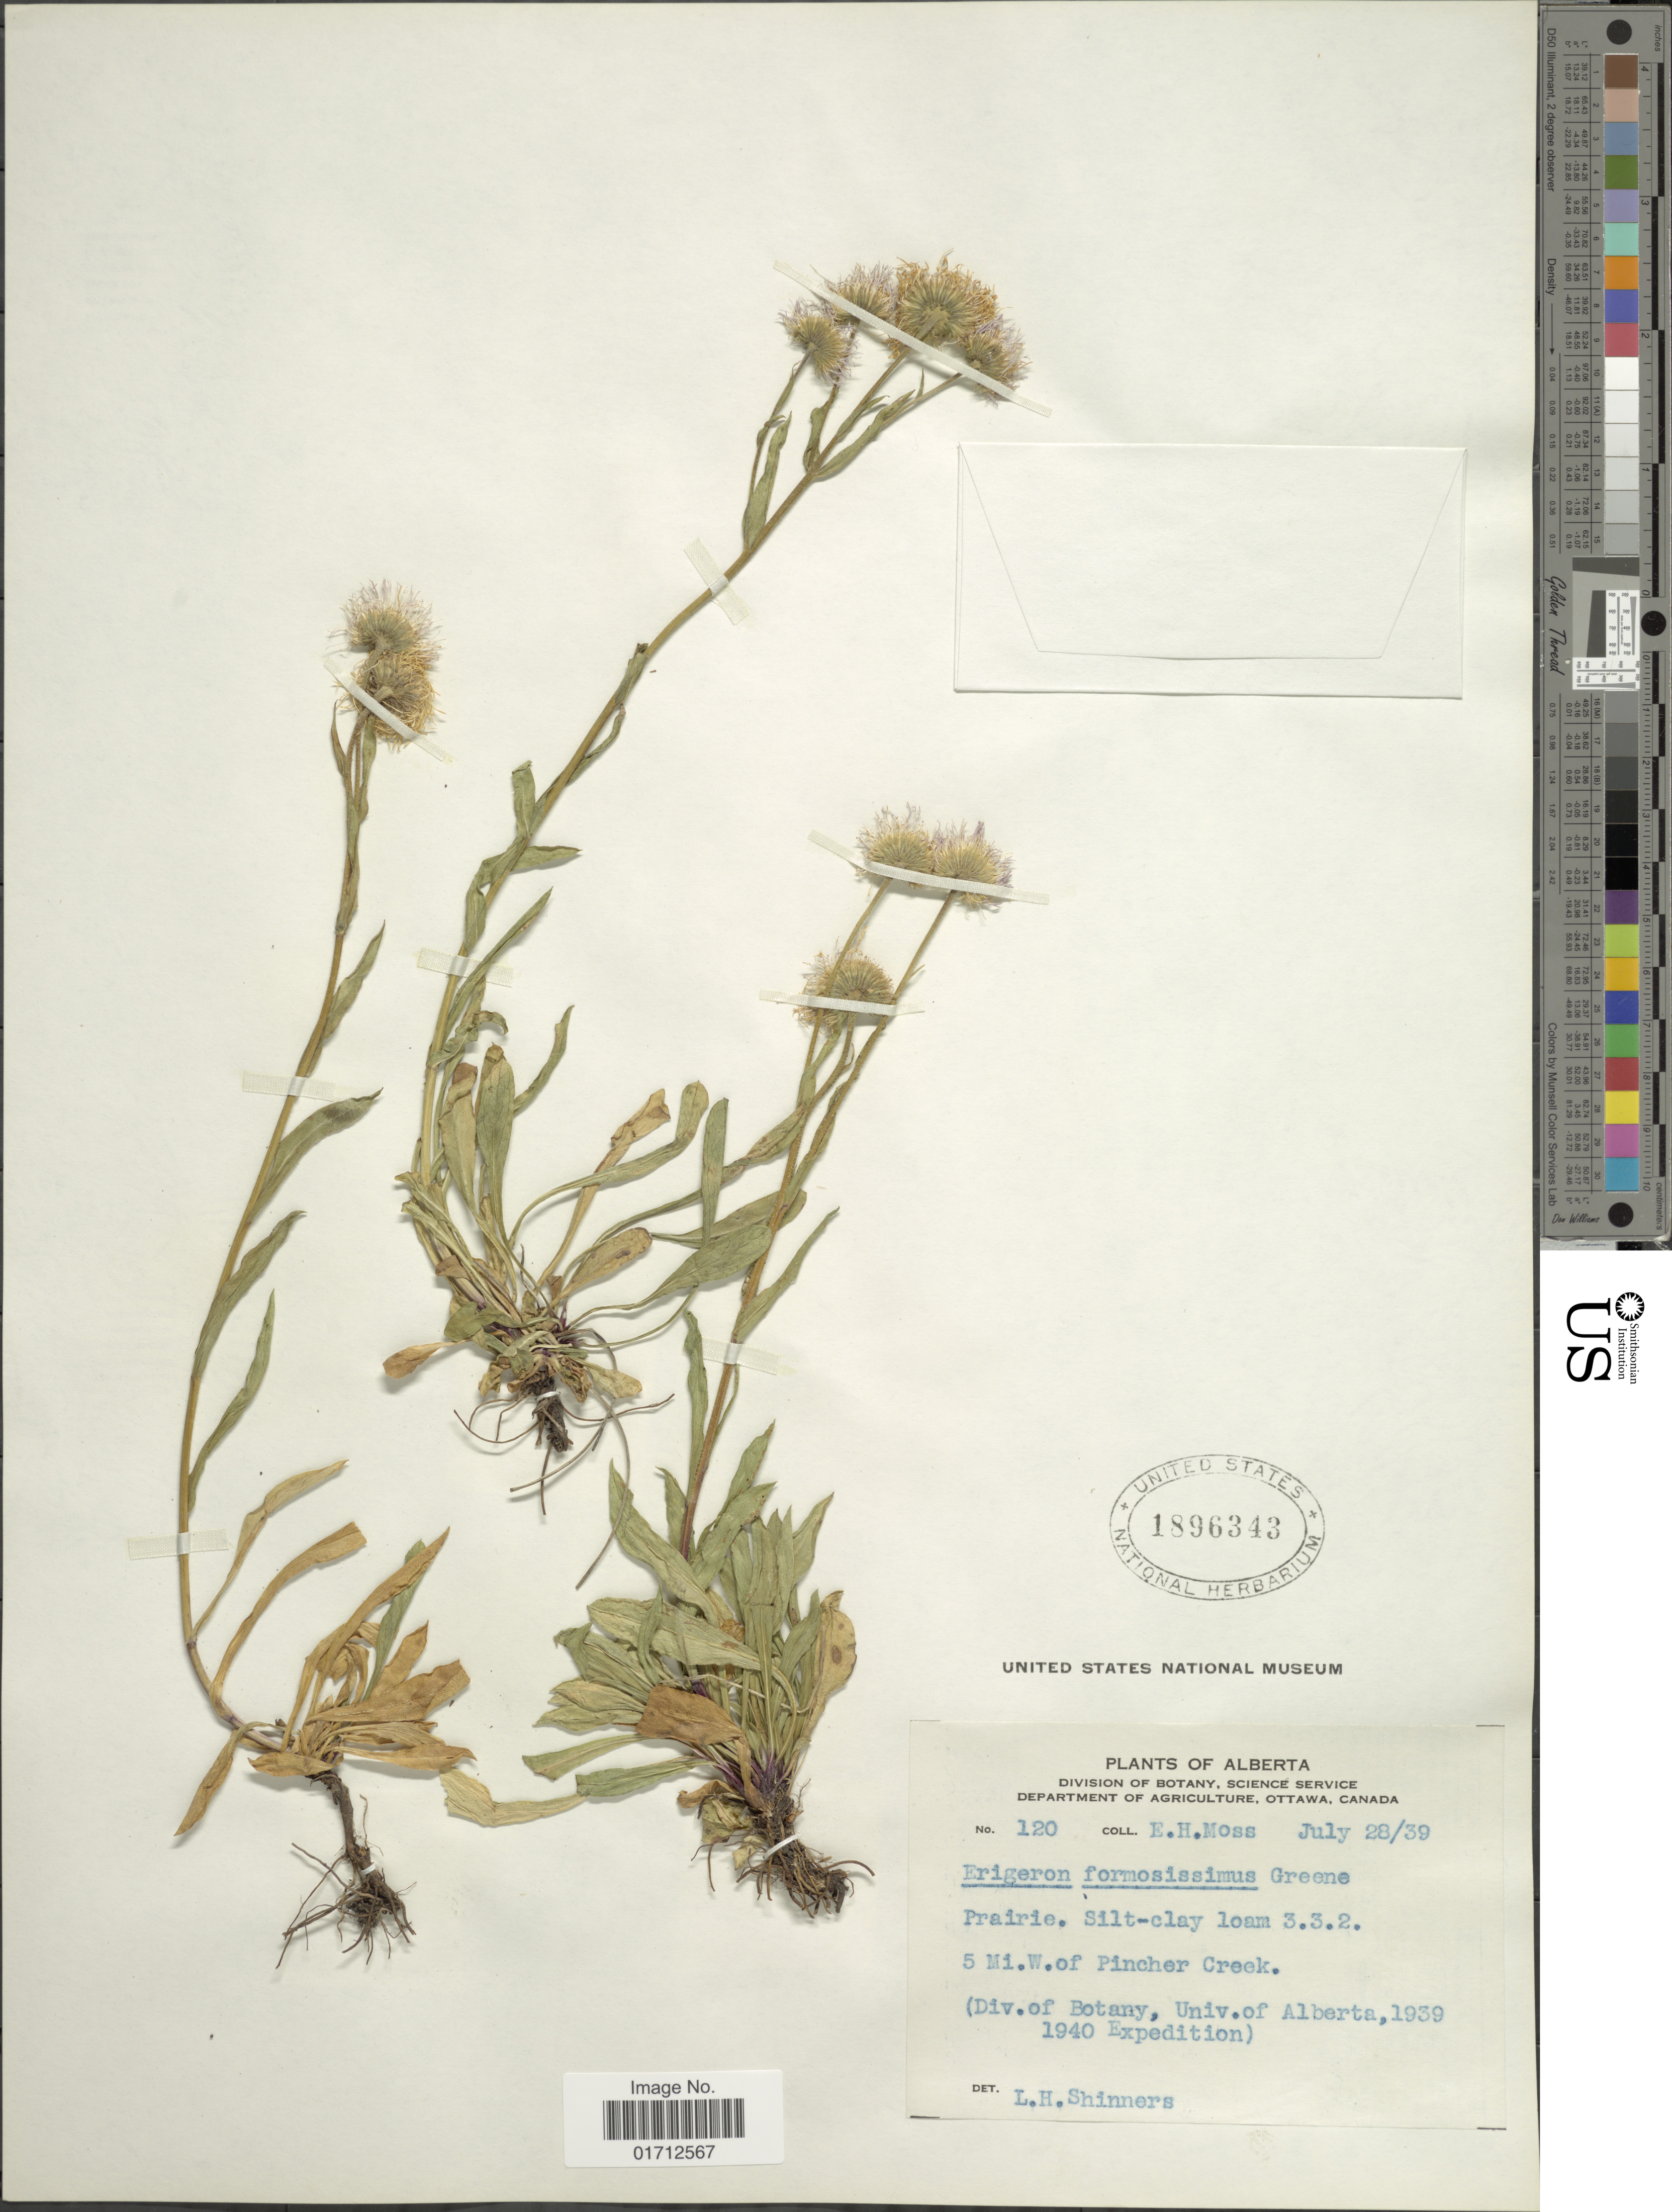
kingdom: Plantae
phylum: Tracheophyta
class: Magnoliopsida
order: Asterales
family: Asteraceae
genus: Erigeron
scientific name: Erigeron formosissimus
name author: Greene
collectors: E. Moss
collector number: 120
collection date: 1939-07-28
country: Canada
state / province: Alberta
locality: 5 MI. W. of Pincher Creek.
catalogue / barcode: US 1896343